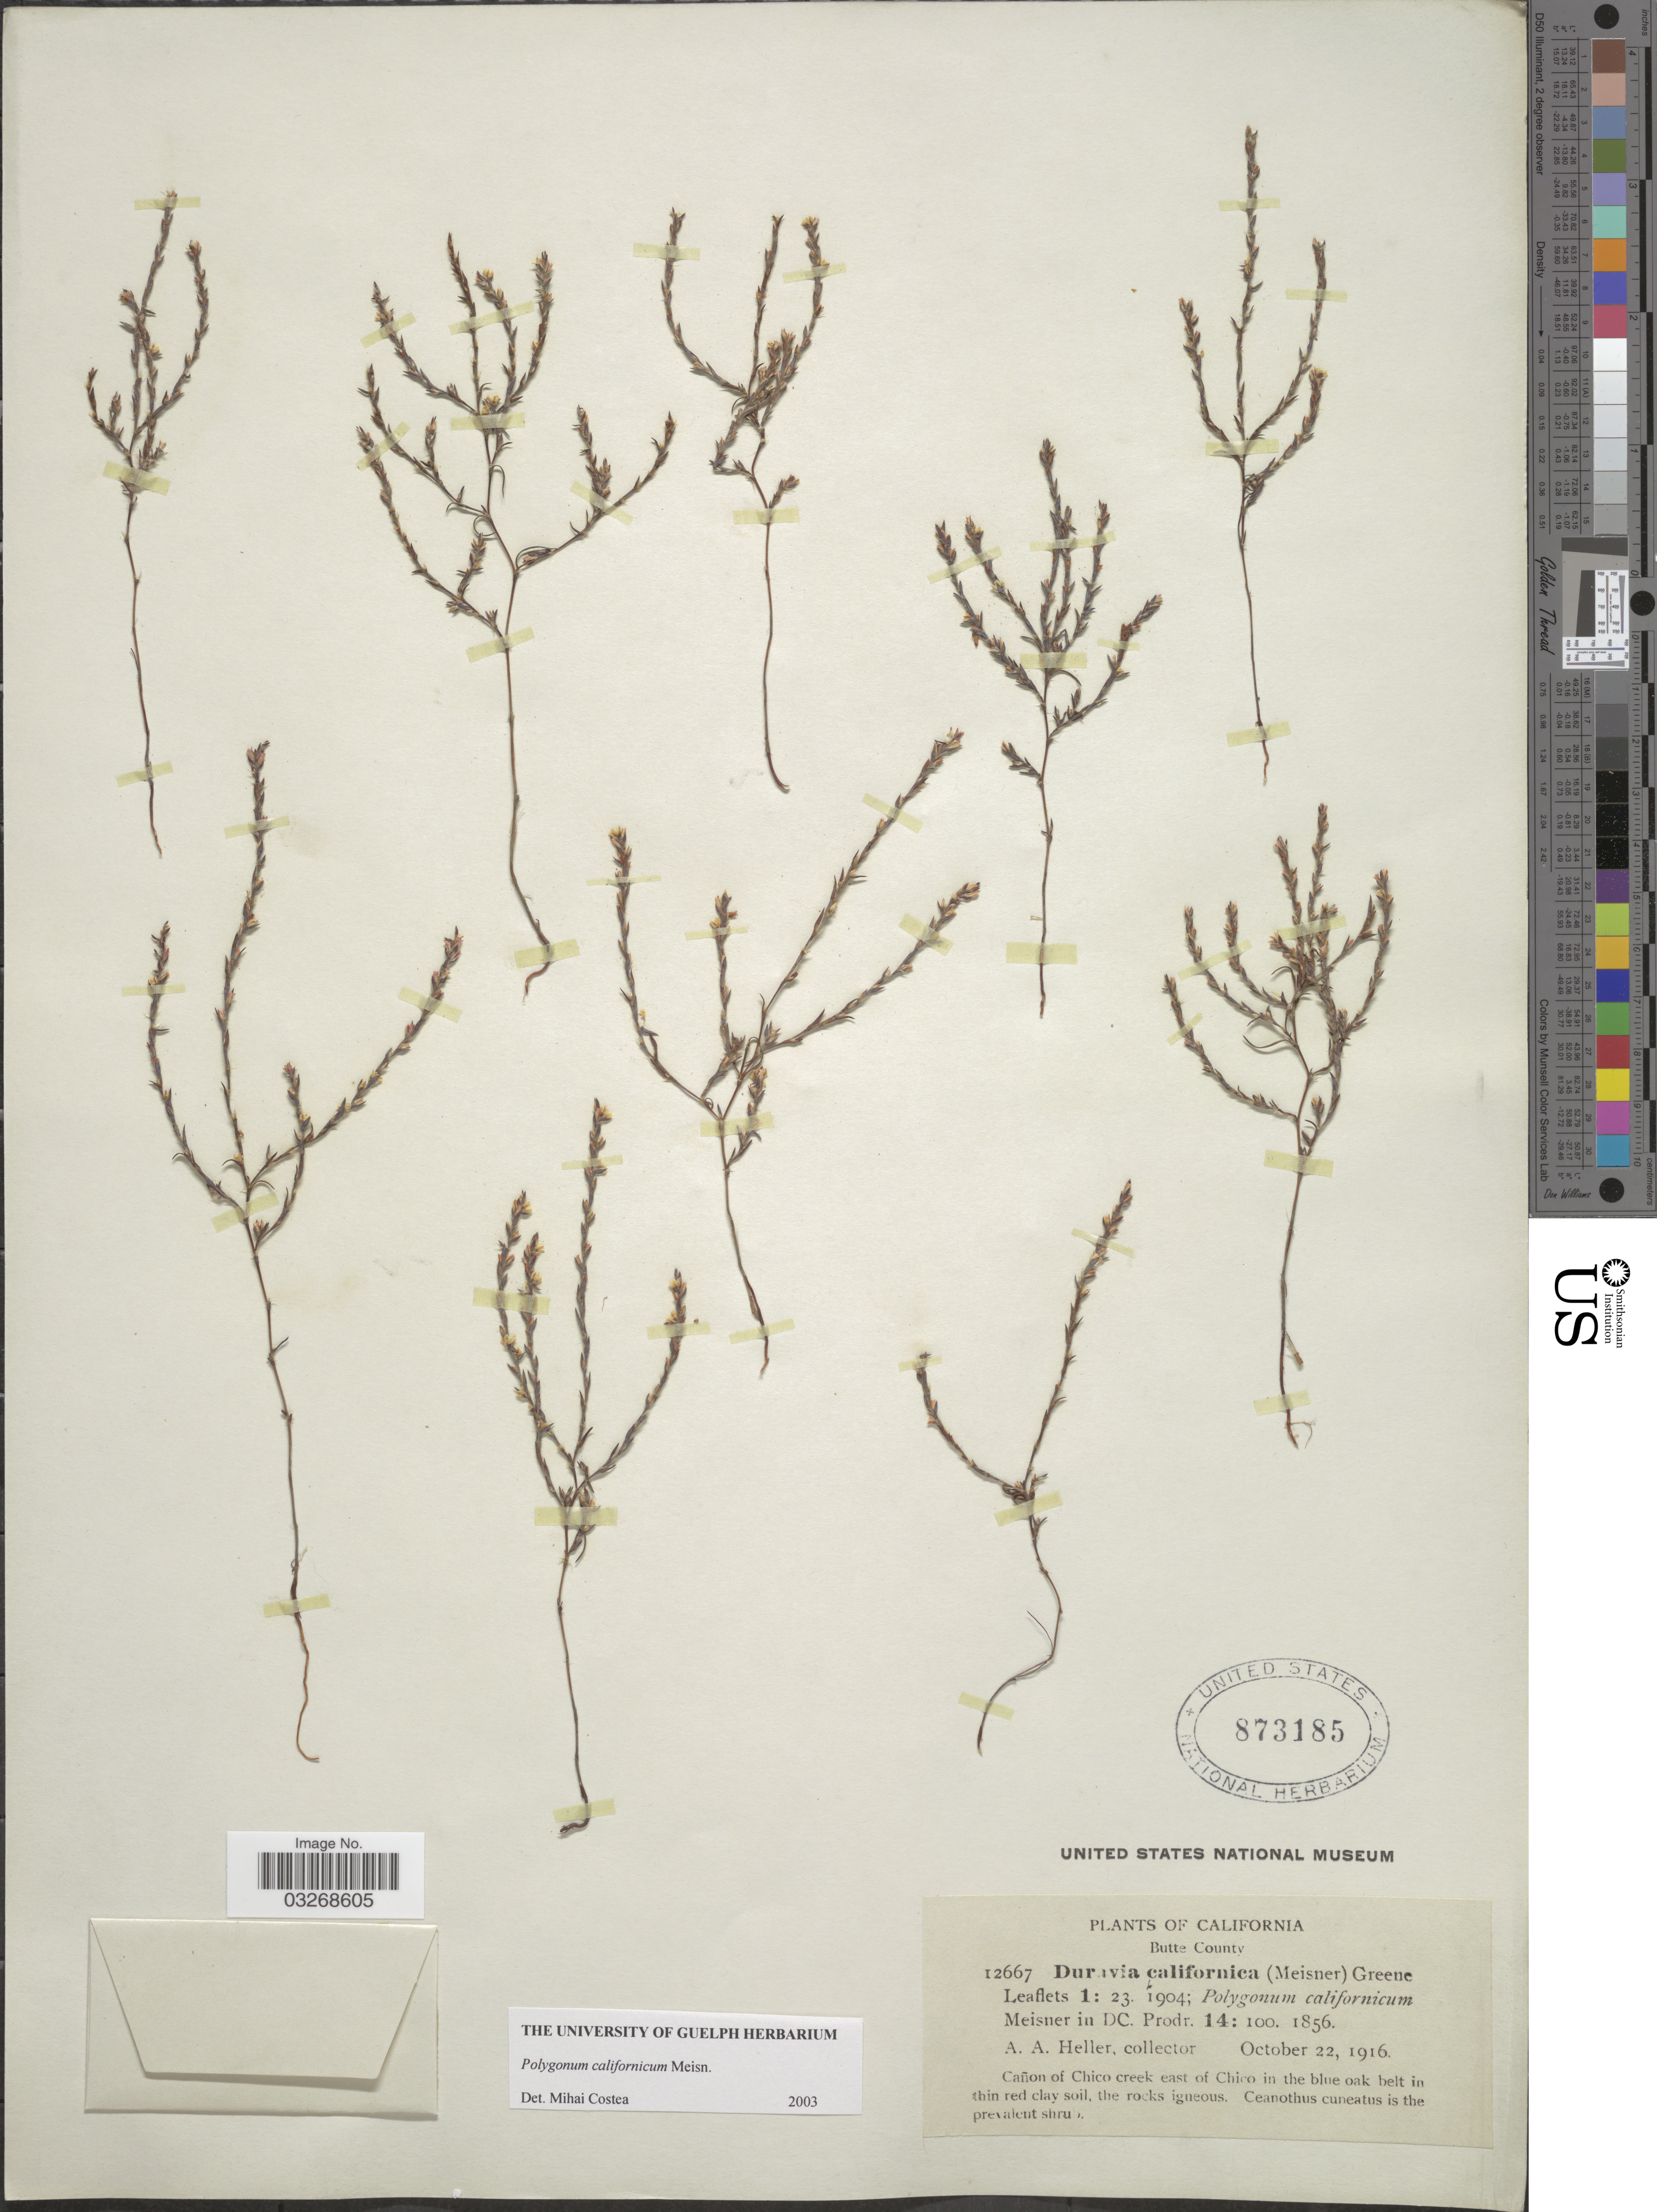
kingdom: Plantae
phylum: Tracheophyta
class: Magnoliopsida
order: Caryophyllales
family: Polygonaceae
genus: Polygonum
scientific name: Polygonum californicum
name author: Meisn.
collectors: A. A. Heller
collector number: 12667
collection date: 1916-10-22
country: United States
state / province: California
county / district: Butte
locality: Butte County. Cañon of Chico creek east of Chico.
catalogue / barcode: US 873185